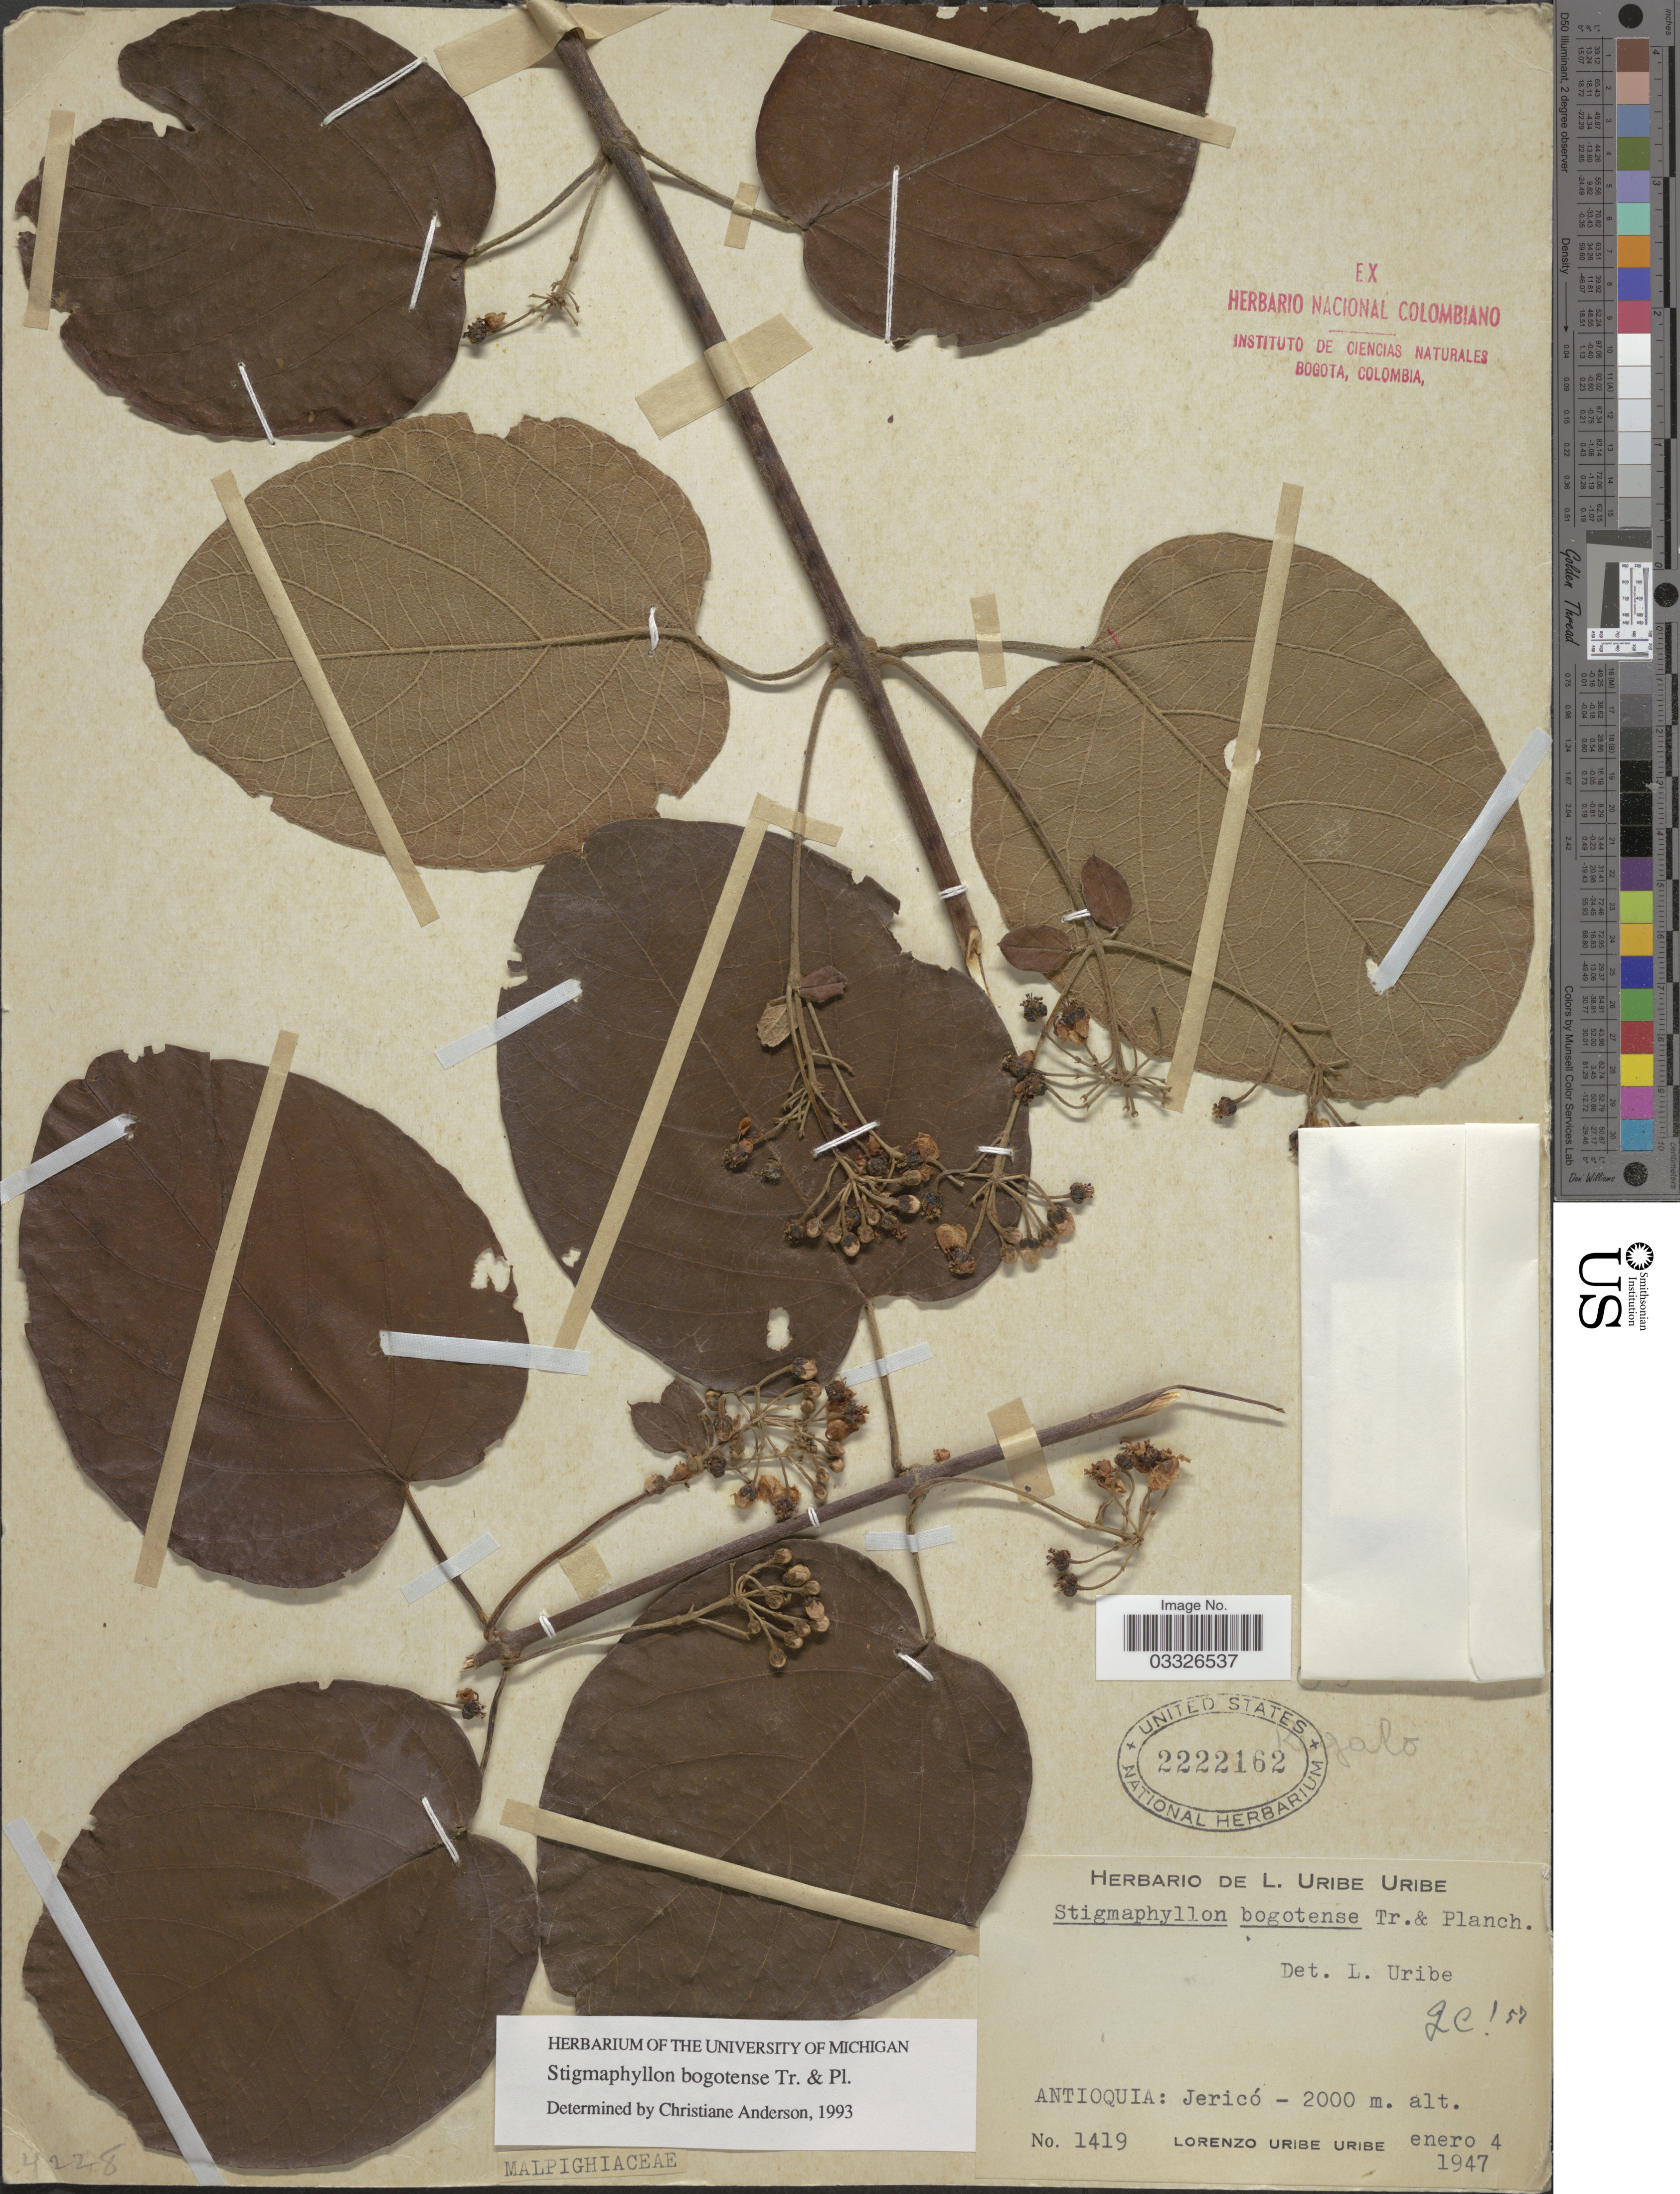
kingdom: Plantae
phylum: Tracheophyta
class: Magnoliopsida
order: Malpighiales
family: Malpighiaceae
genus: Stigmaphyllon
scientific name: Stigmaphyllon bogotense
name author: Triana & Planch.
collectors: L. Uribe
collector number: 1419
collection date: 1947-01-04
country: Colombia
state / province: Antioquia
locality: Jericó.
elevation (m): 2000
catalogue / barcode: US 2222162